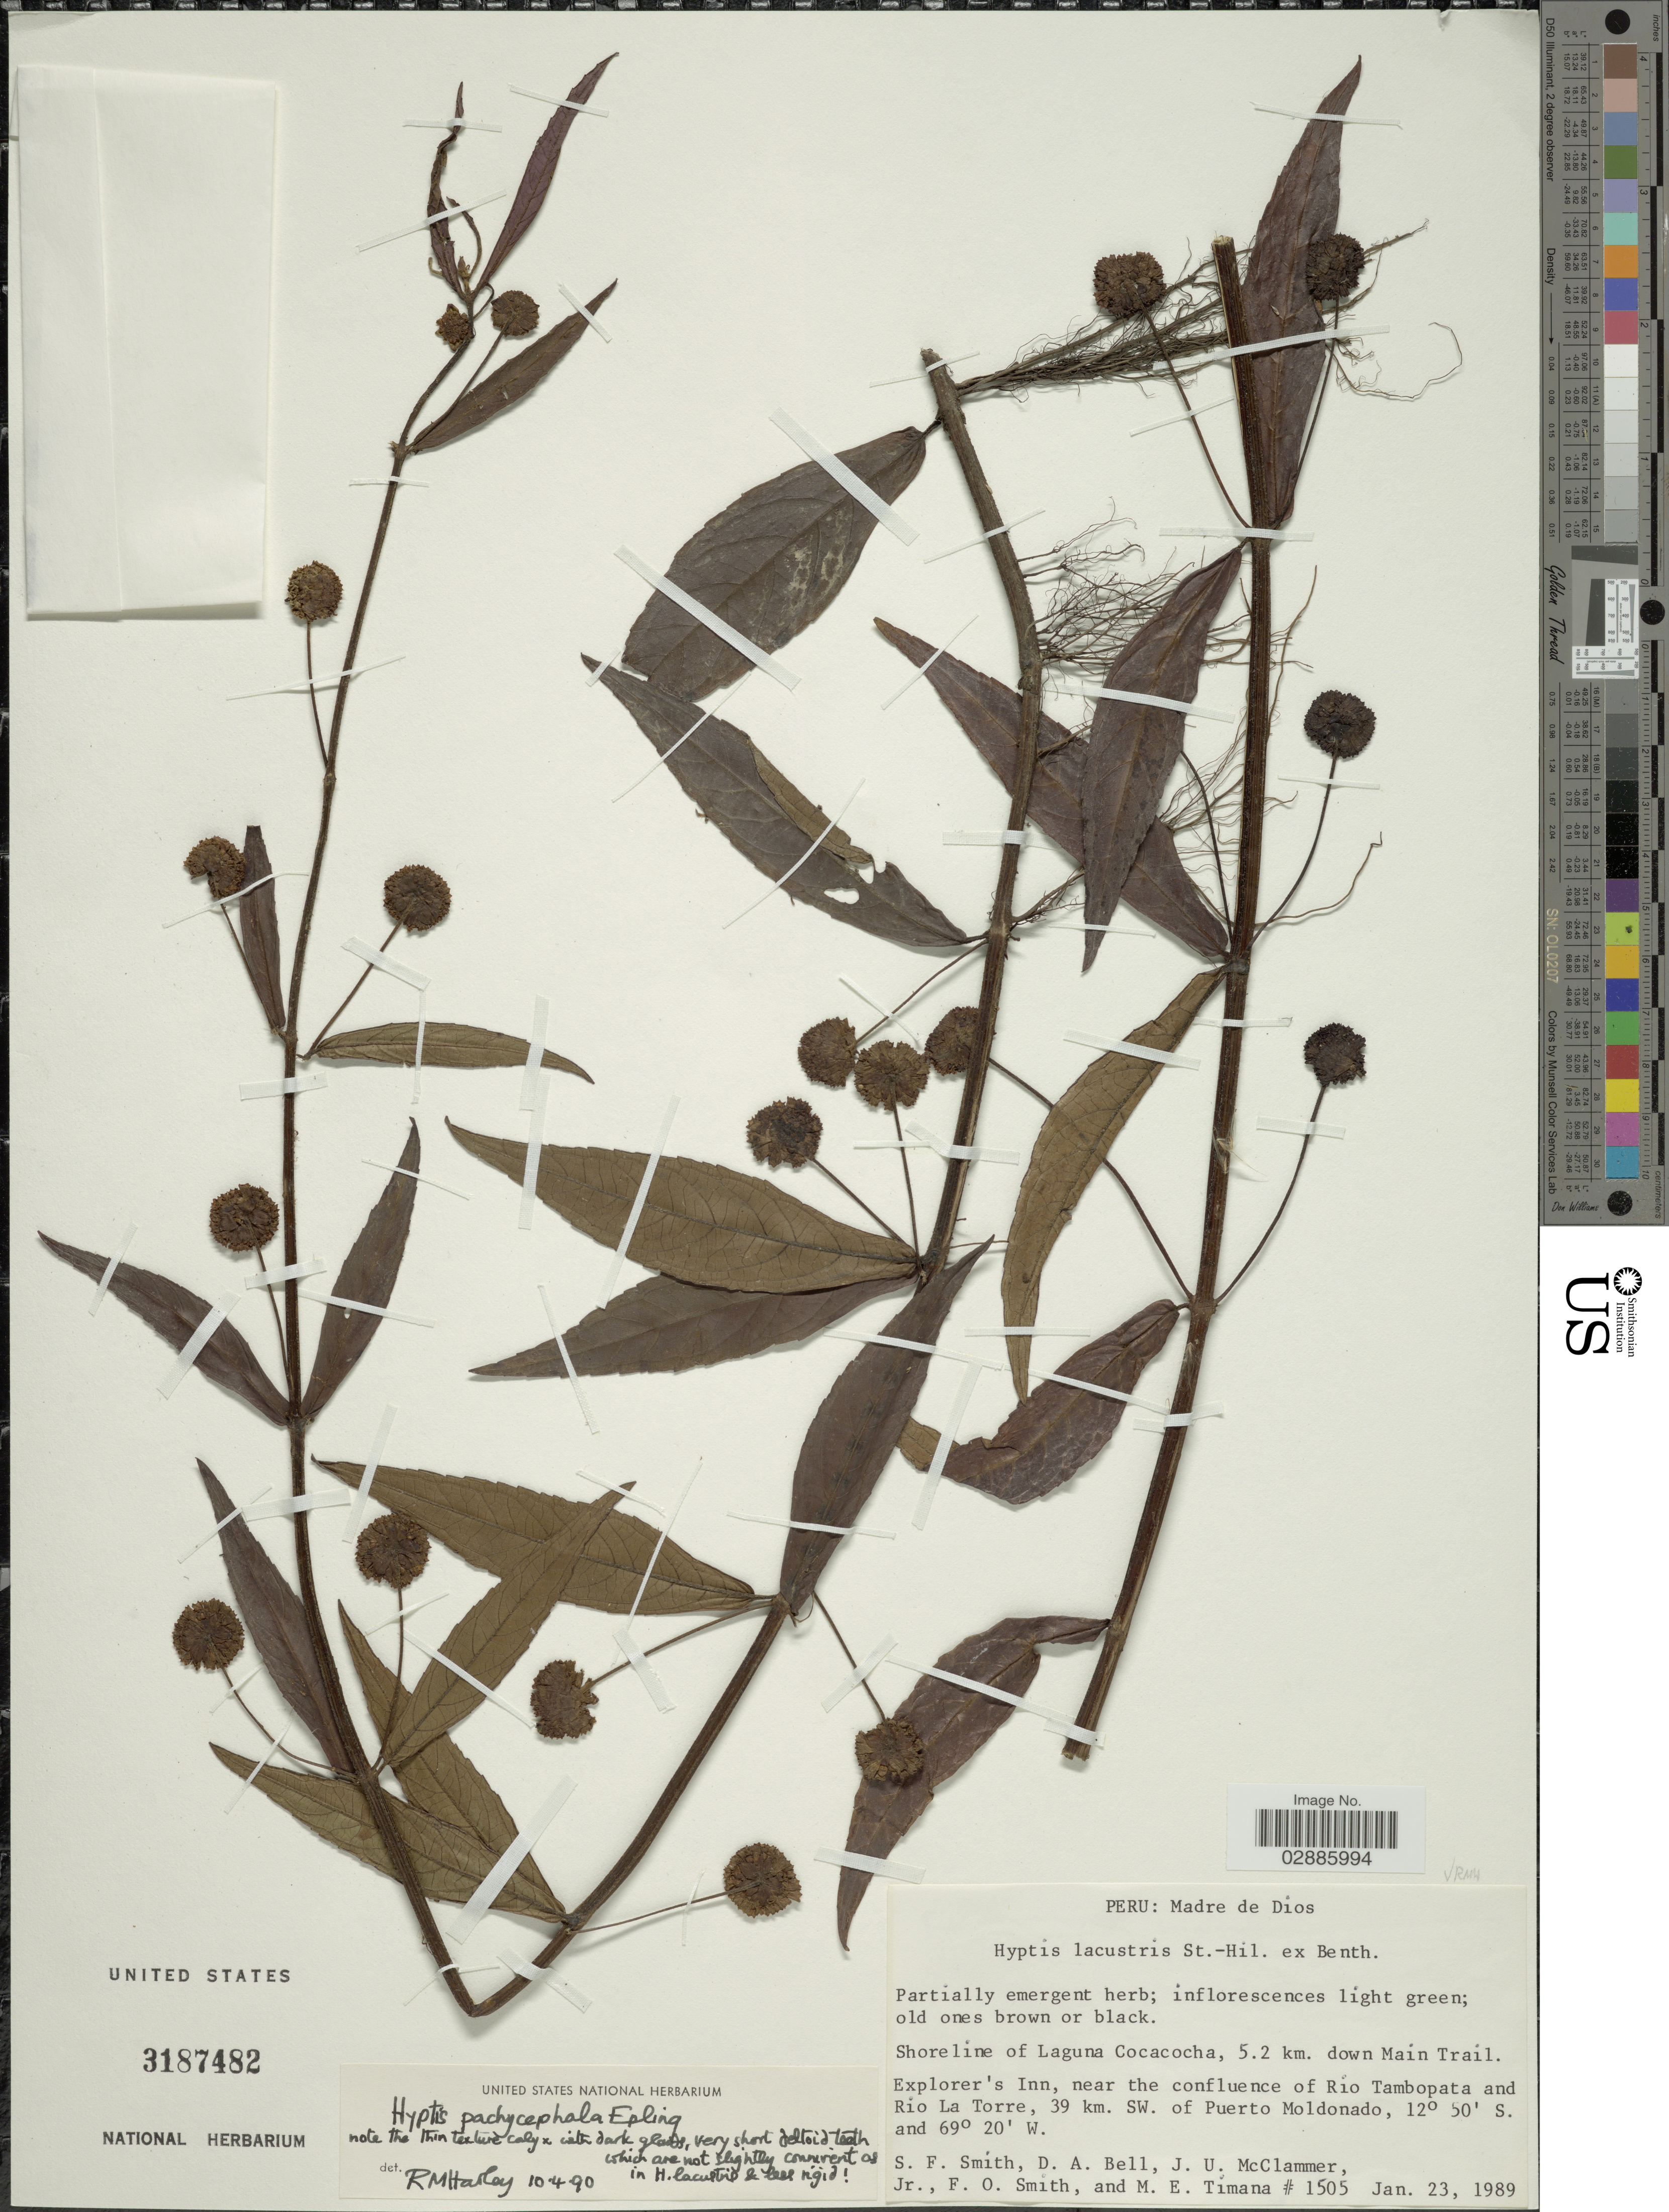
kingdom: Plantae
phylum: Tracheophyta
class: Magnoliopsida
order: Lamiales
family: Lamiaceae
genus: Hyptis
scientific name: Hyptis pachycephala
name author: Epling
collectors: S.F. Smith, D. A. Bell, J. McClammer Jr. & F. Smith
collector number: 1505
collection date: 1989-01-23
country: Peru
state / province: Madre de Dios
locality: Shoreline of Laguna Cocacocha, 5.2 km. down Main Trail. Explorer's Inn, near the confluence of Rio Tambopata and Rio La Torre, 39 km. SW. of Puerto Moldonado.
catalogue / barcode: US 3187482